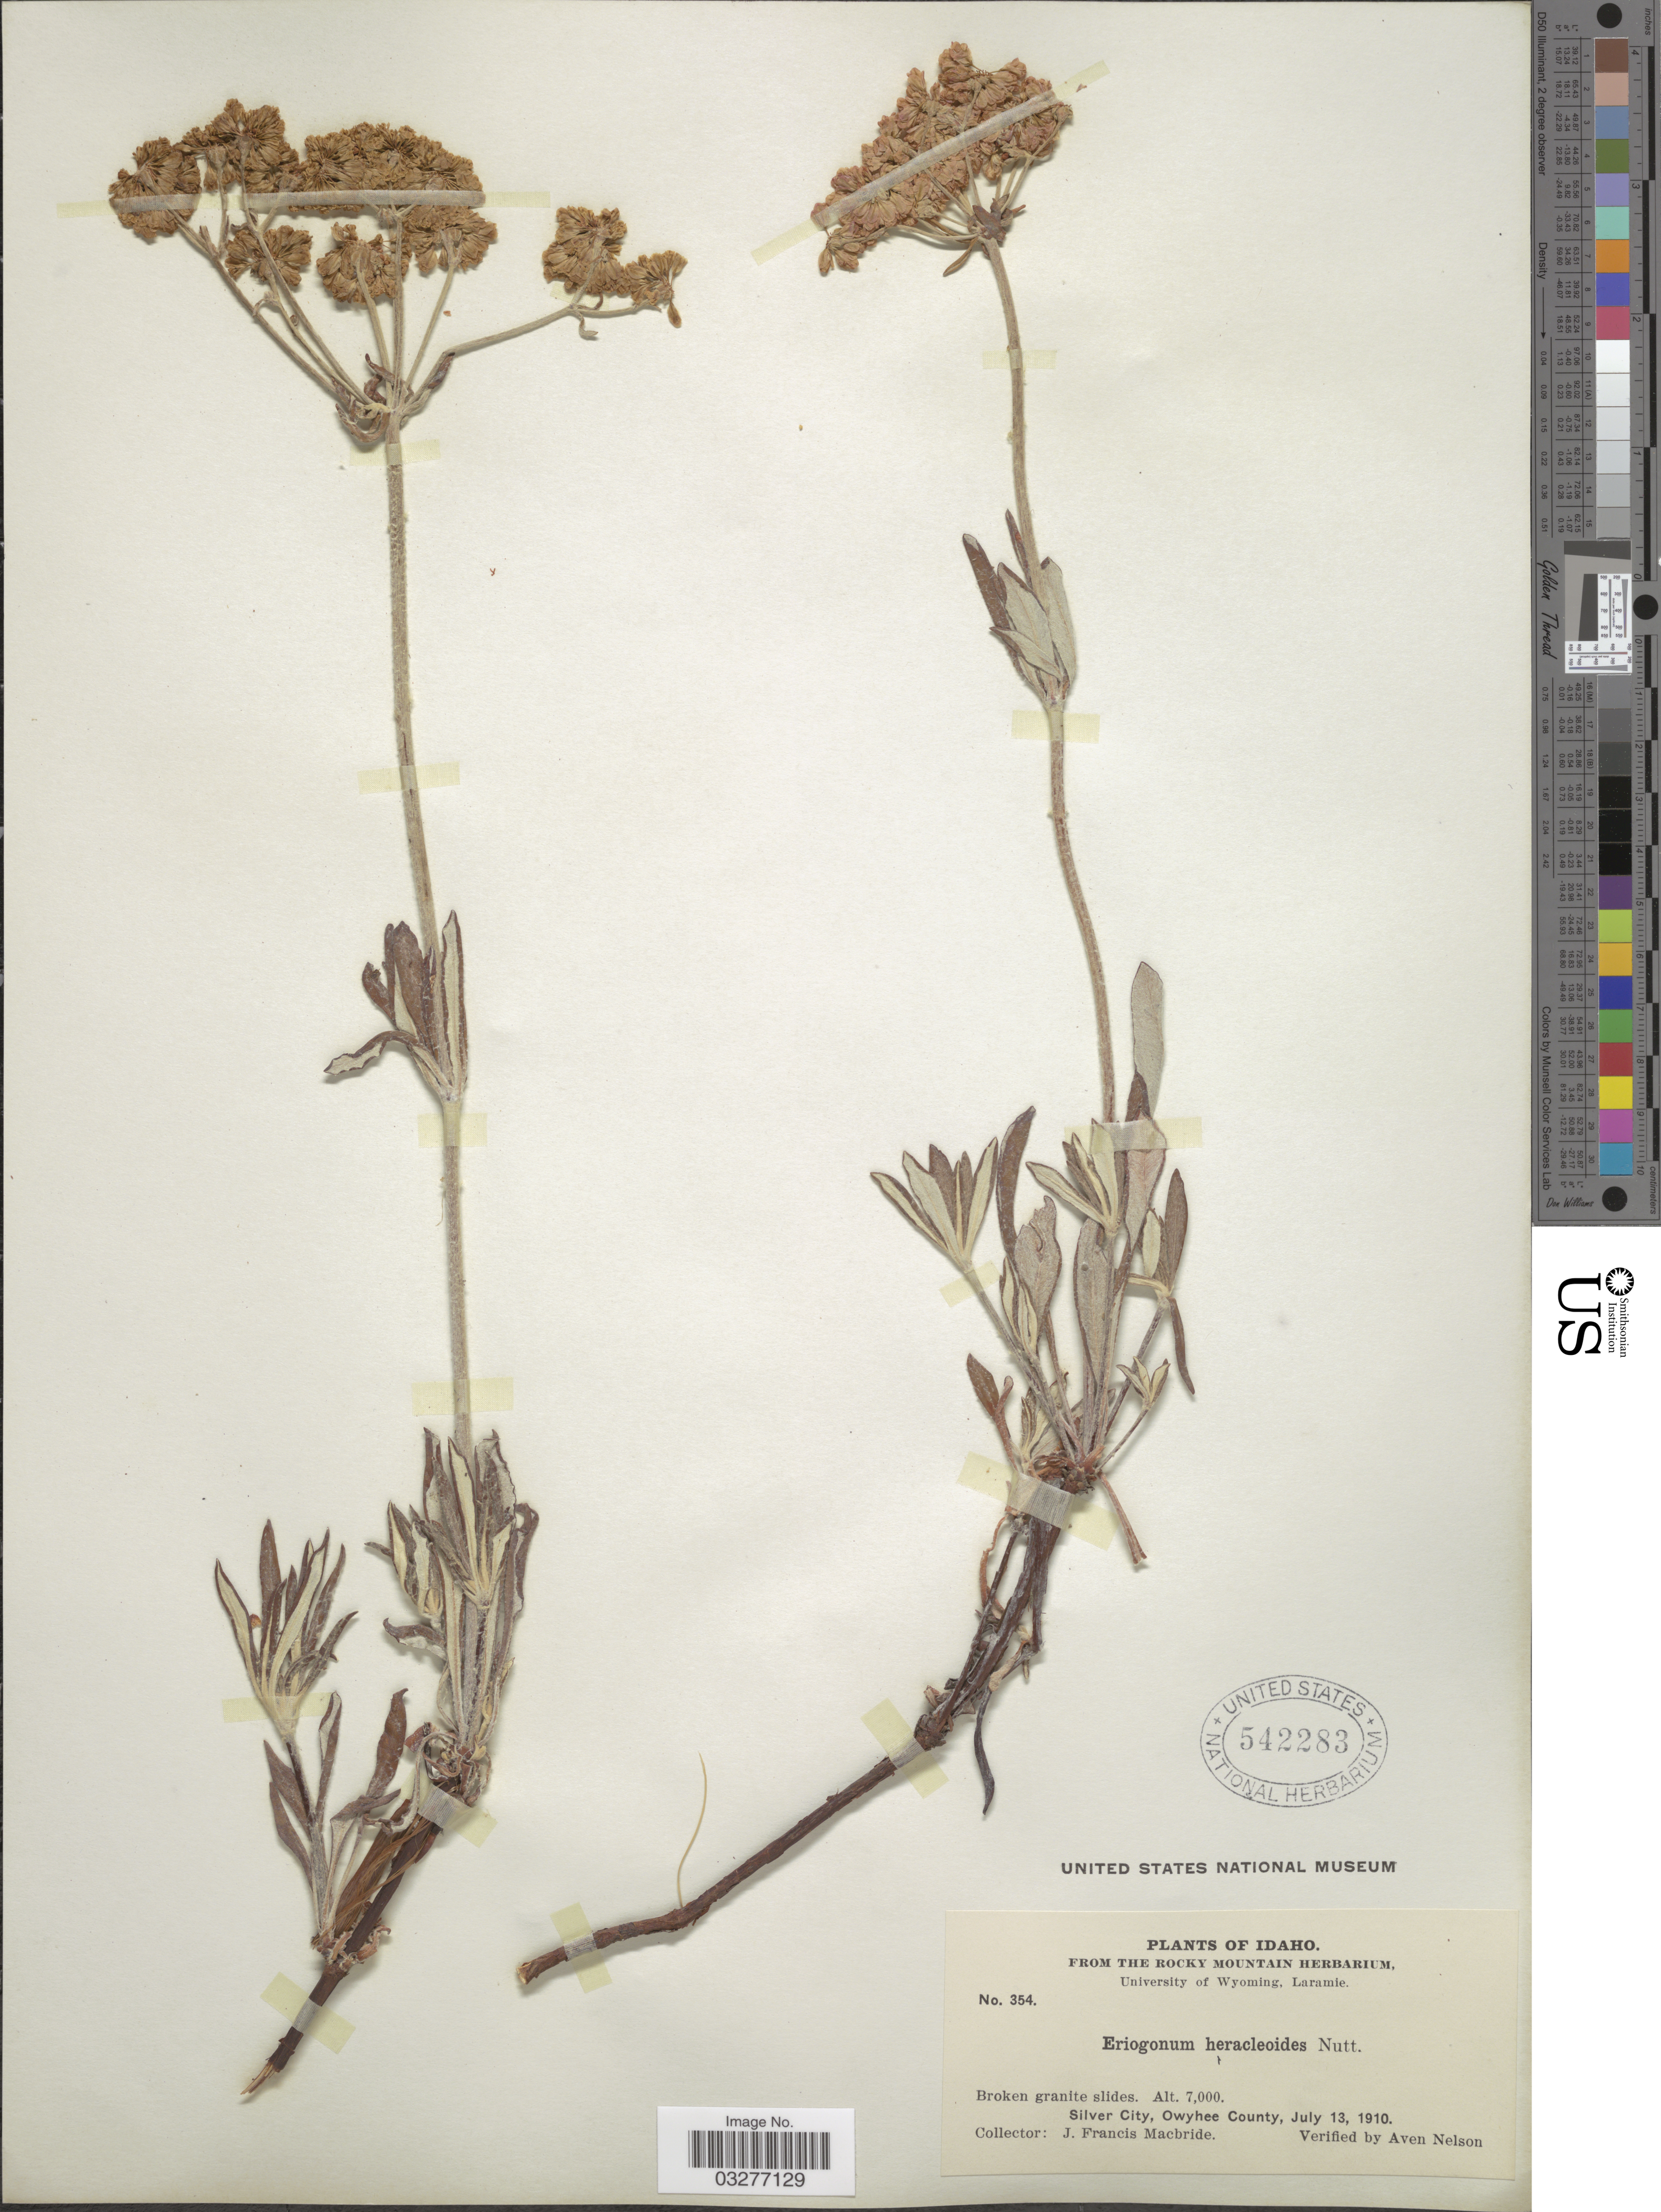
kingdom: Plantae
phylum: Tracheophyta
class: Magnoliopsida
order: Caryophyllales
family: Polygonaceae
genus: Eriogonum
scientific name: Eriogonum heracleoides var. heracleoides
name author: Nutt.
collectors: J. F. Macbride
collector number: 354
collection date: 1910-07-13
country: United States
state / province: Idaho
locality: Silver City, Owyhee County.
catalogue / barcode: US 542283